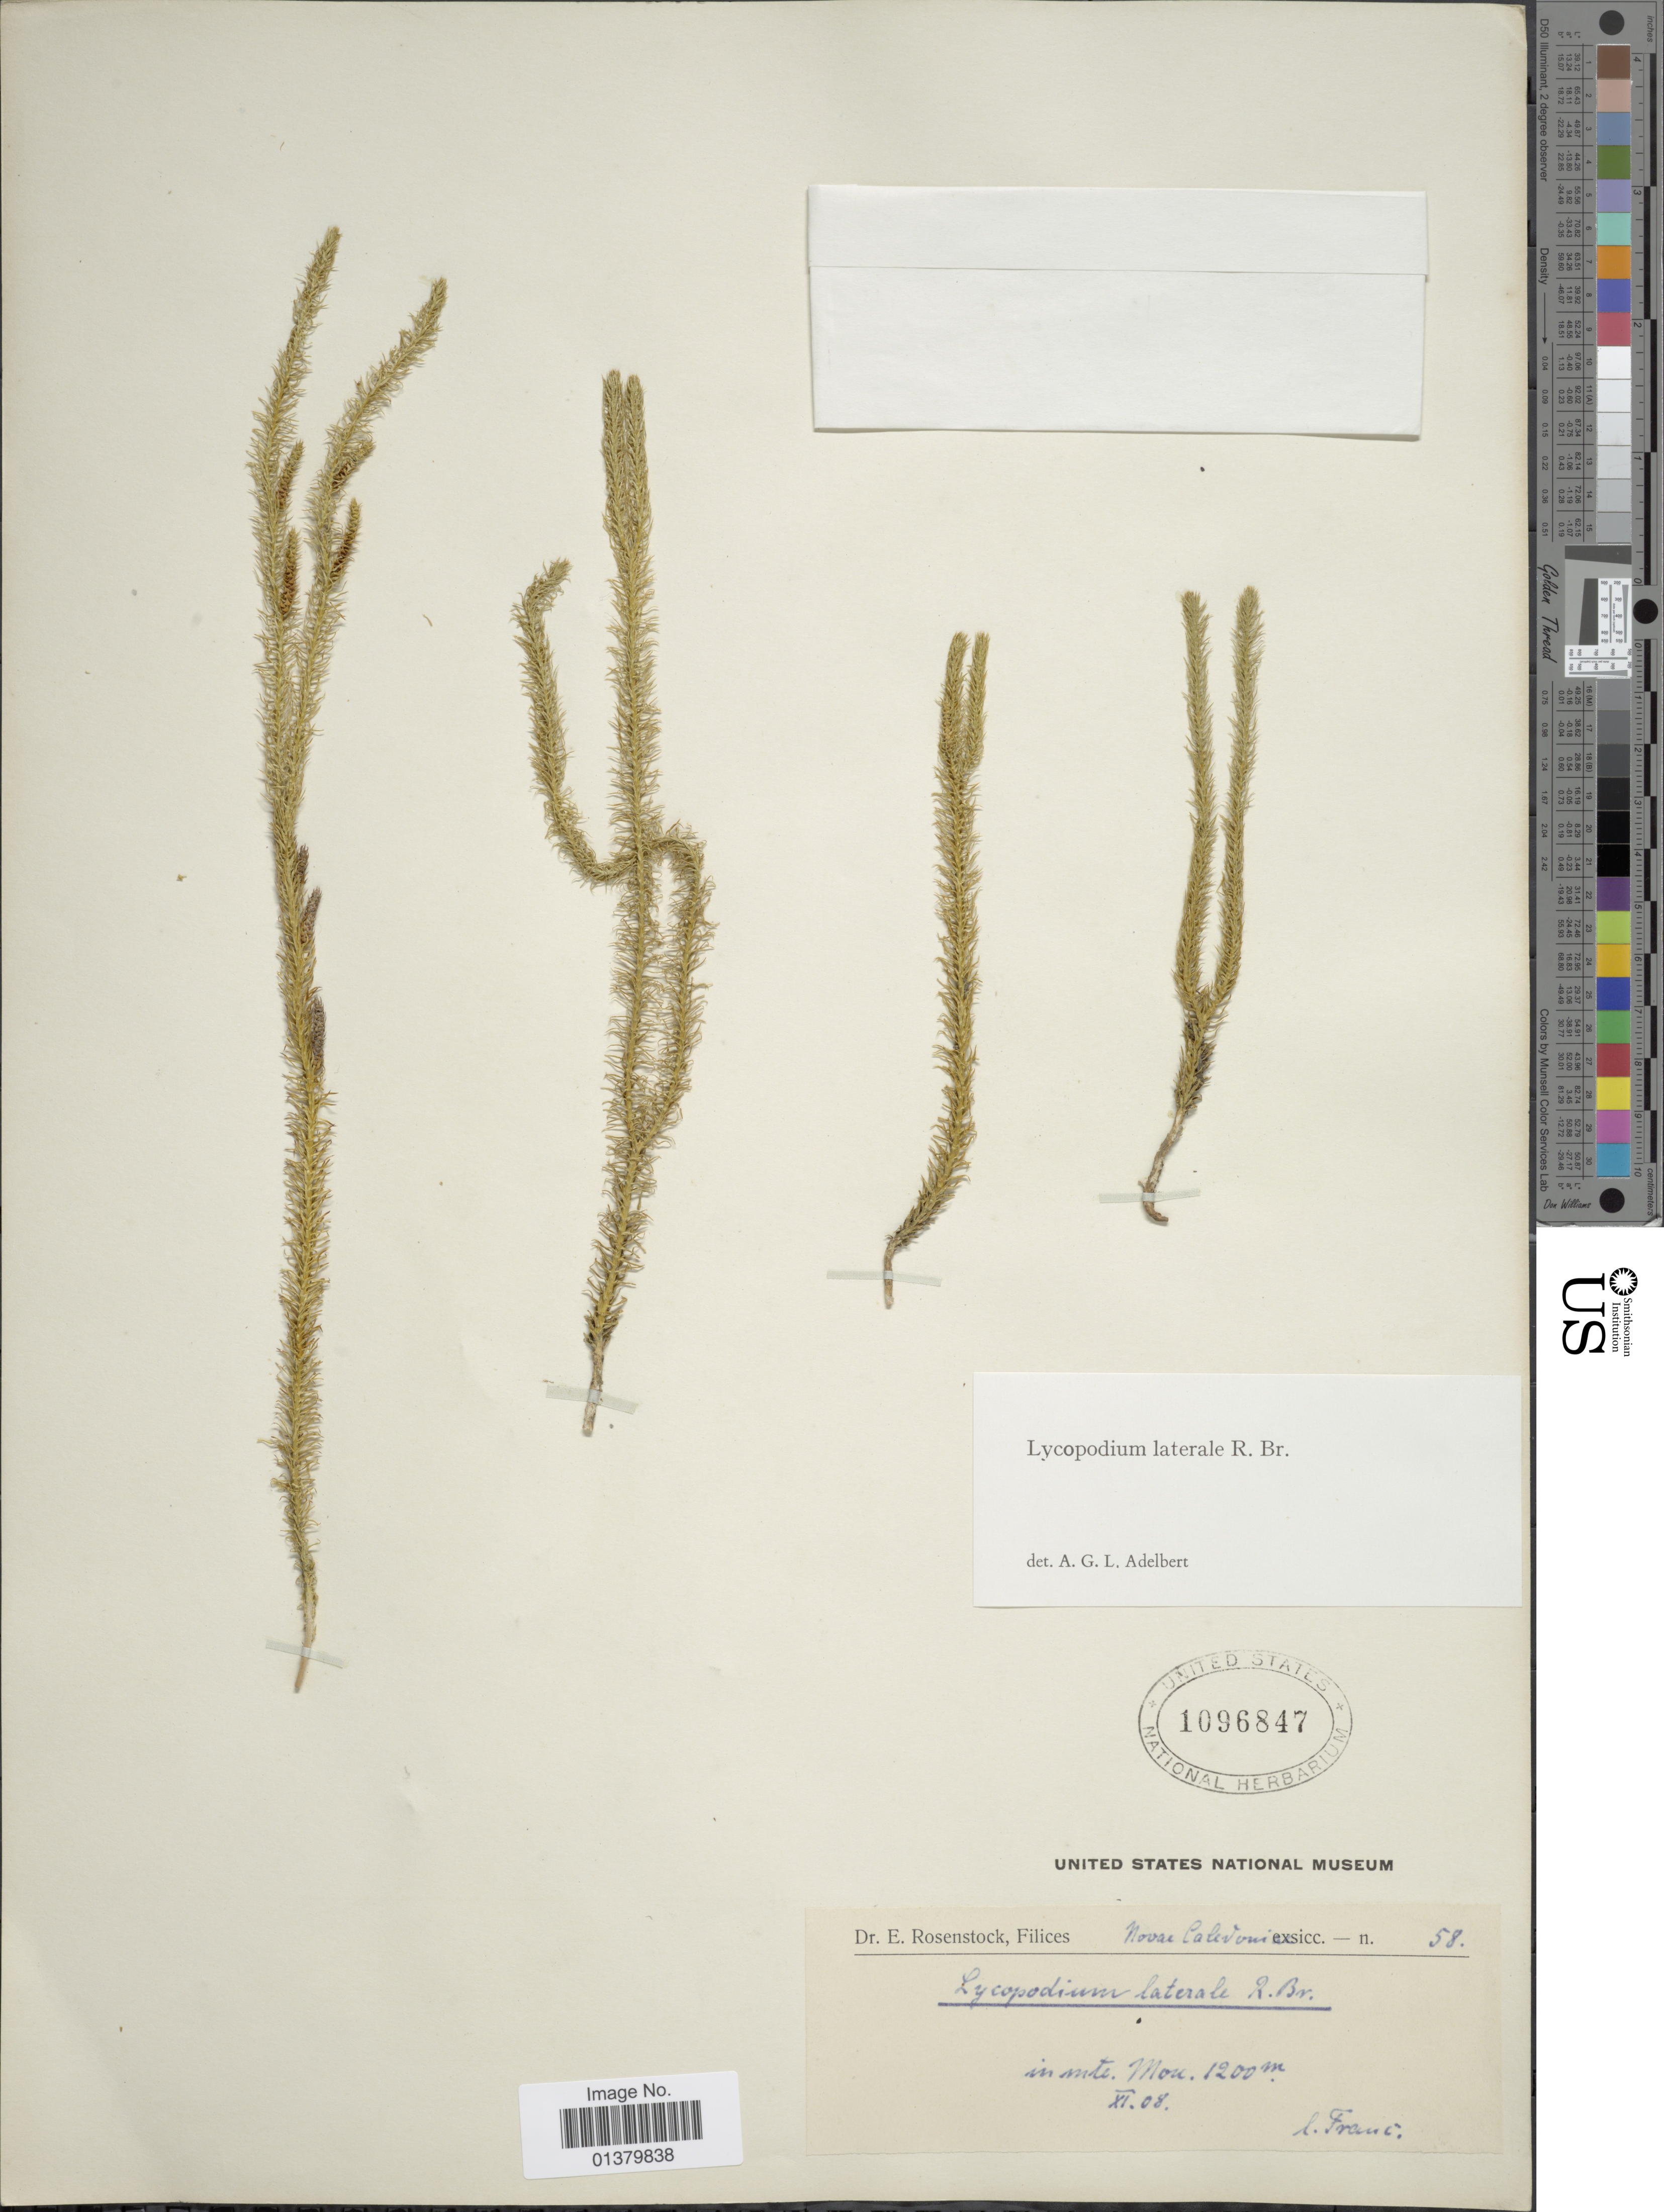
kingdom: Plantae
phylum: Tracheophyta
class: Lycopodiopsida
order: Lycopodiales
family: Lycopodiaceae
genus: Lateristachys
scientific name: Lateristachys lateralis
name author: (R. Br.) Holub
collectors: I. Franc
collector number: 58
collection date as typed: Transcribed d/m/y: /11/8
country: New Caledonia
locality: In mte. Mou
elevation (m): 1200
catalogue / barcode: US 1096847